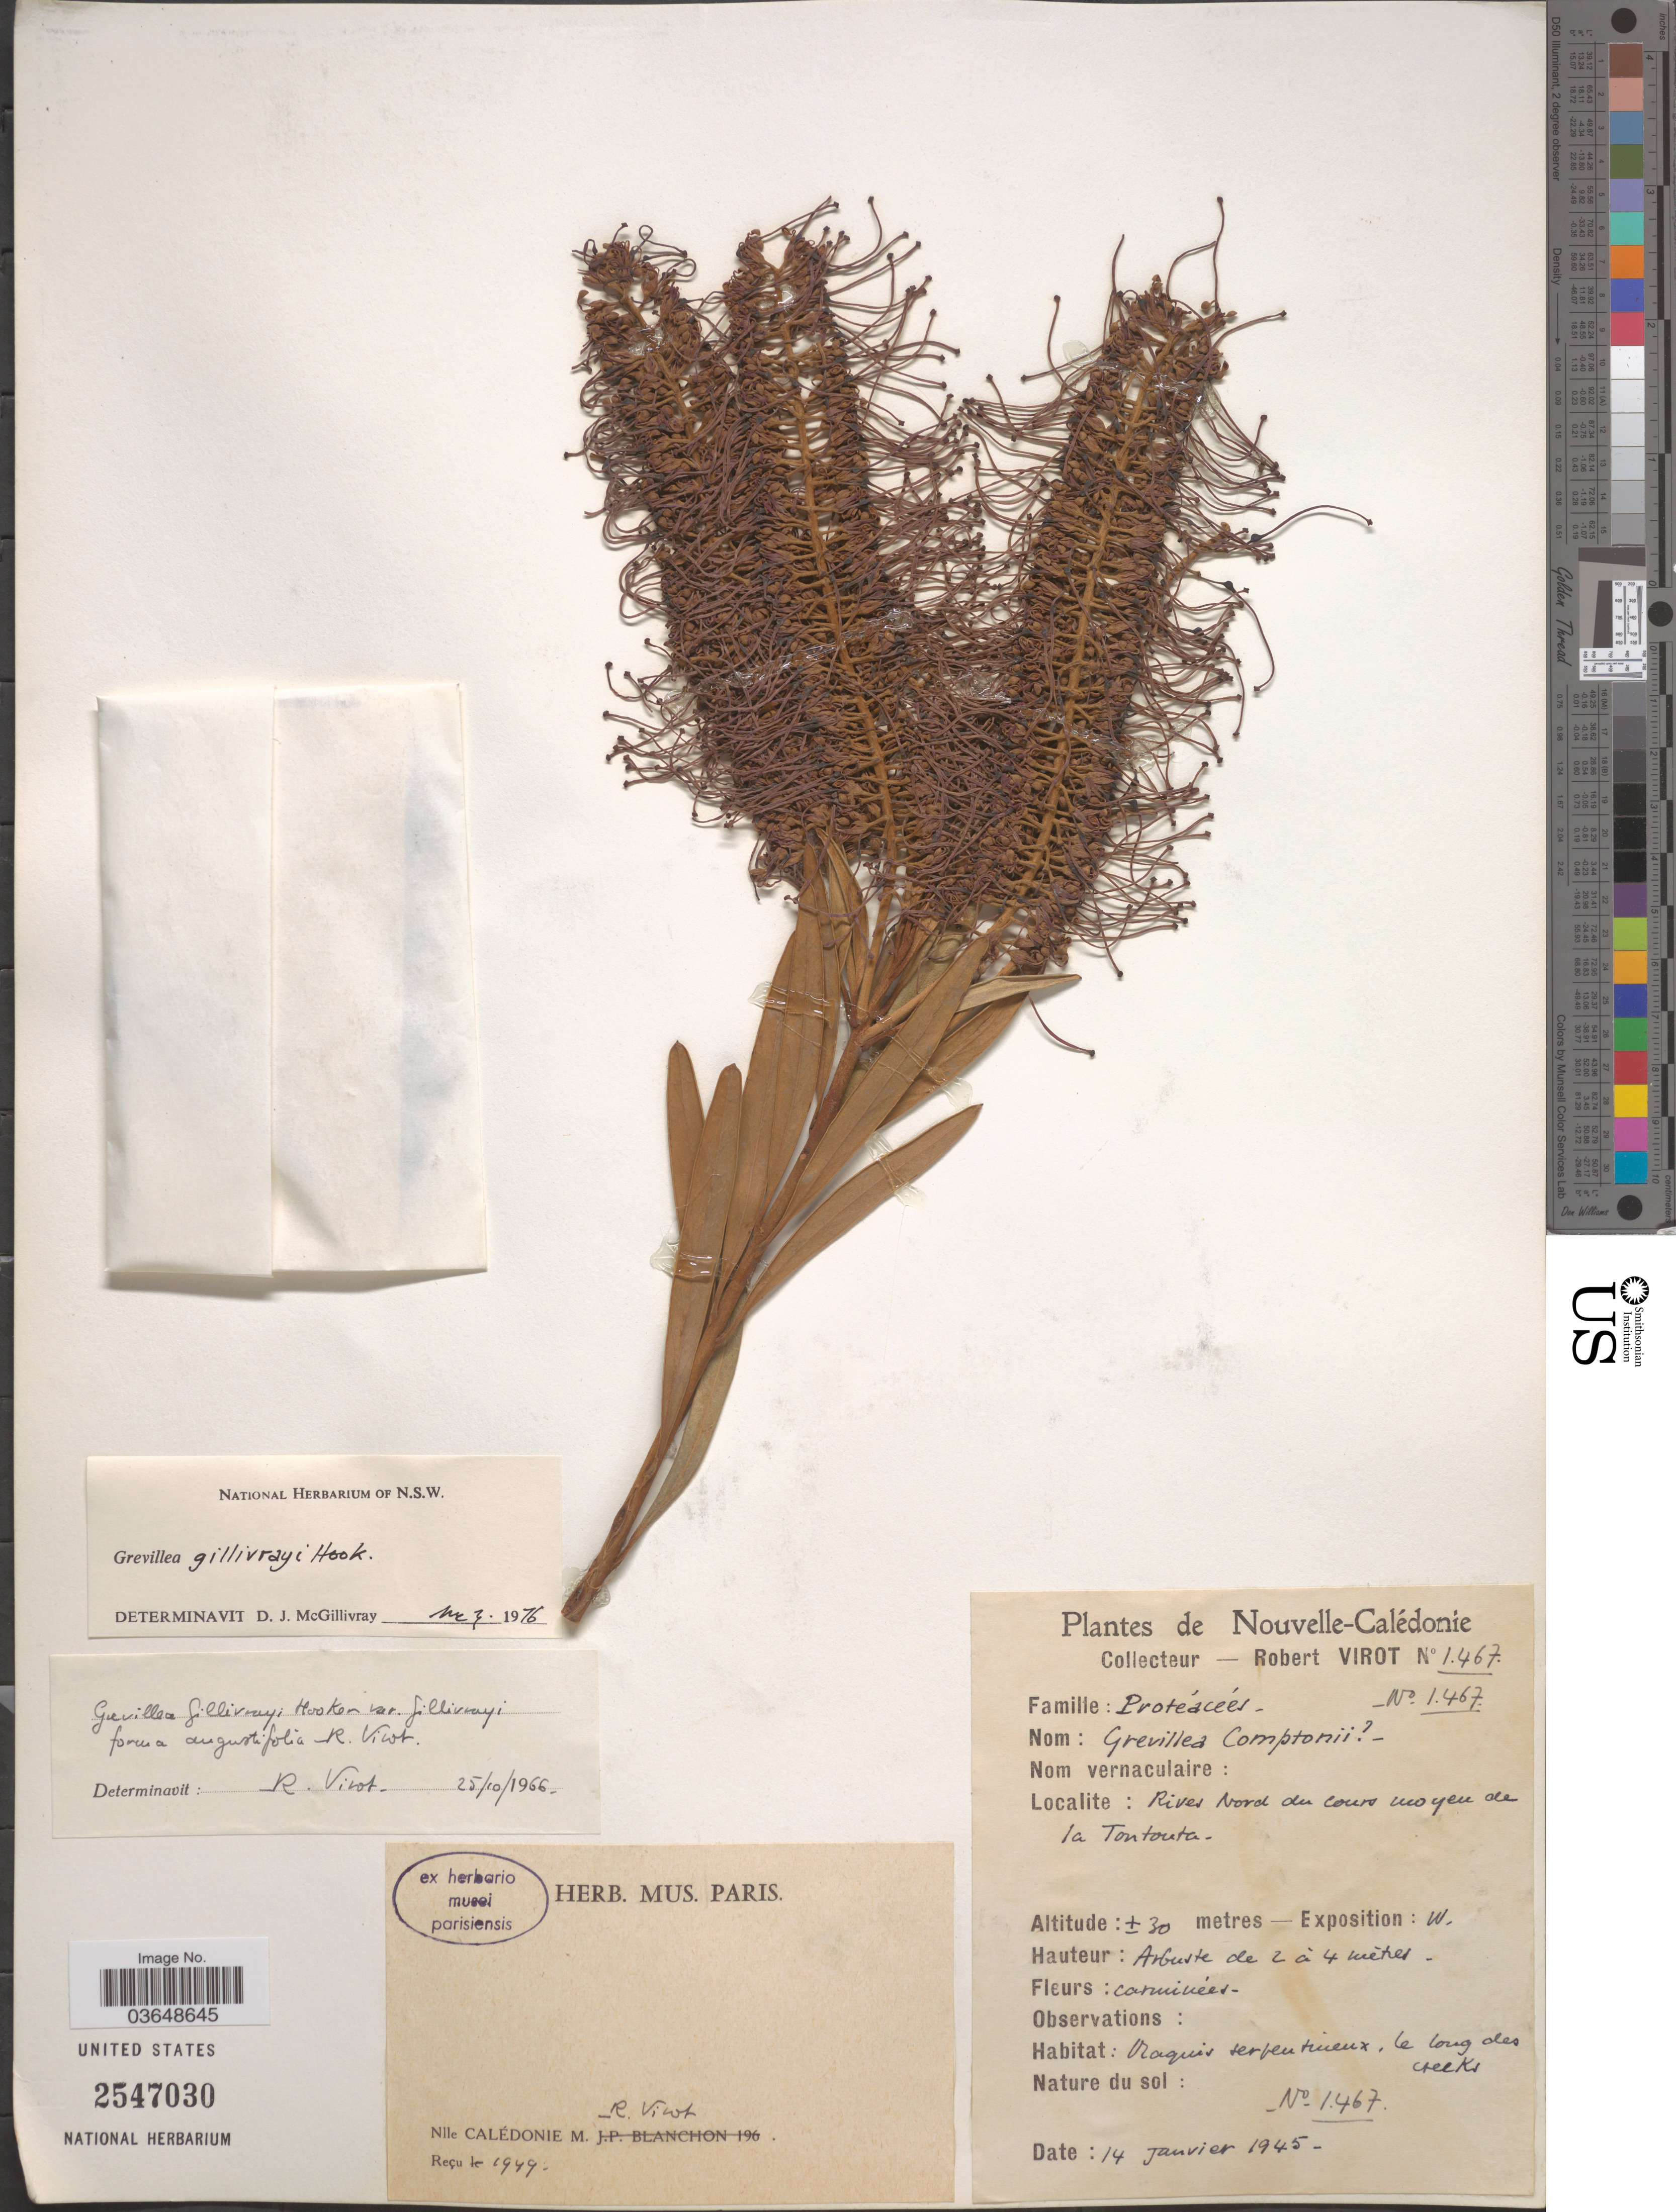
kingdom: Plantae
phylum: Tracheophyta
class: Magnoliopsida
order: Proteales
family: Proteaceae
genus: Grevillea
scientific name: Grevillea gillivrayi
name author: Hook.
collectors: R. Virot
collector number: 1467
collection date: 1945-01-14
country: New Caledonia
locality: Nouvelle-Calédonie. Rives Nord du cours moyen de la Tontouta.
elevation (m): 30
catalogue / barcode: US 2547030